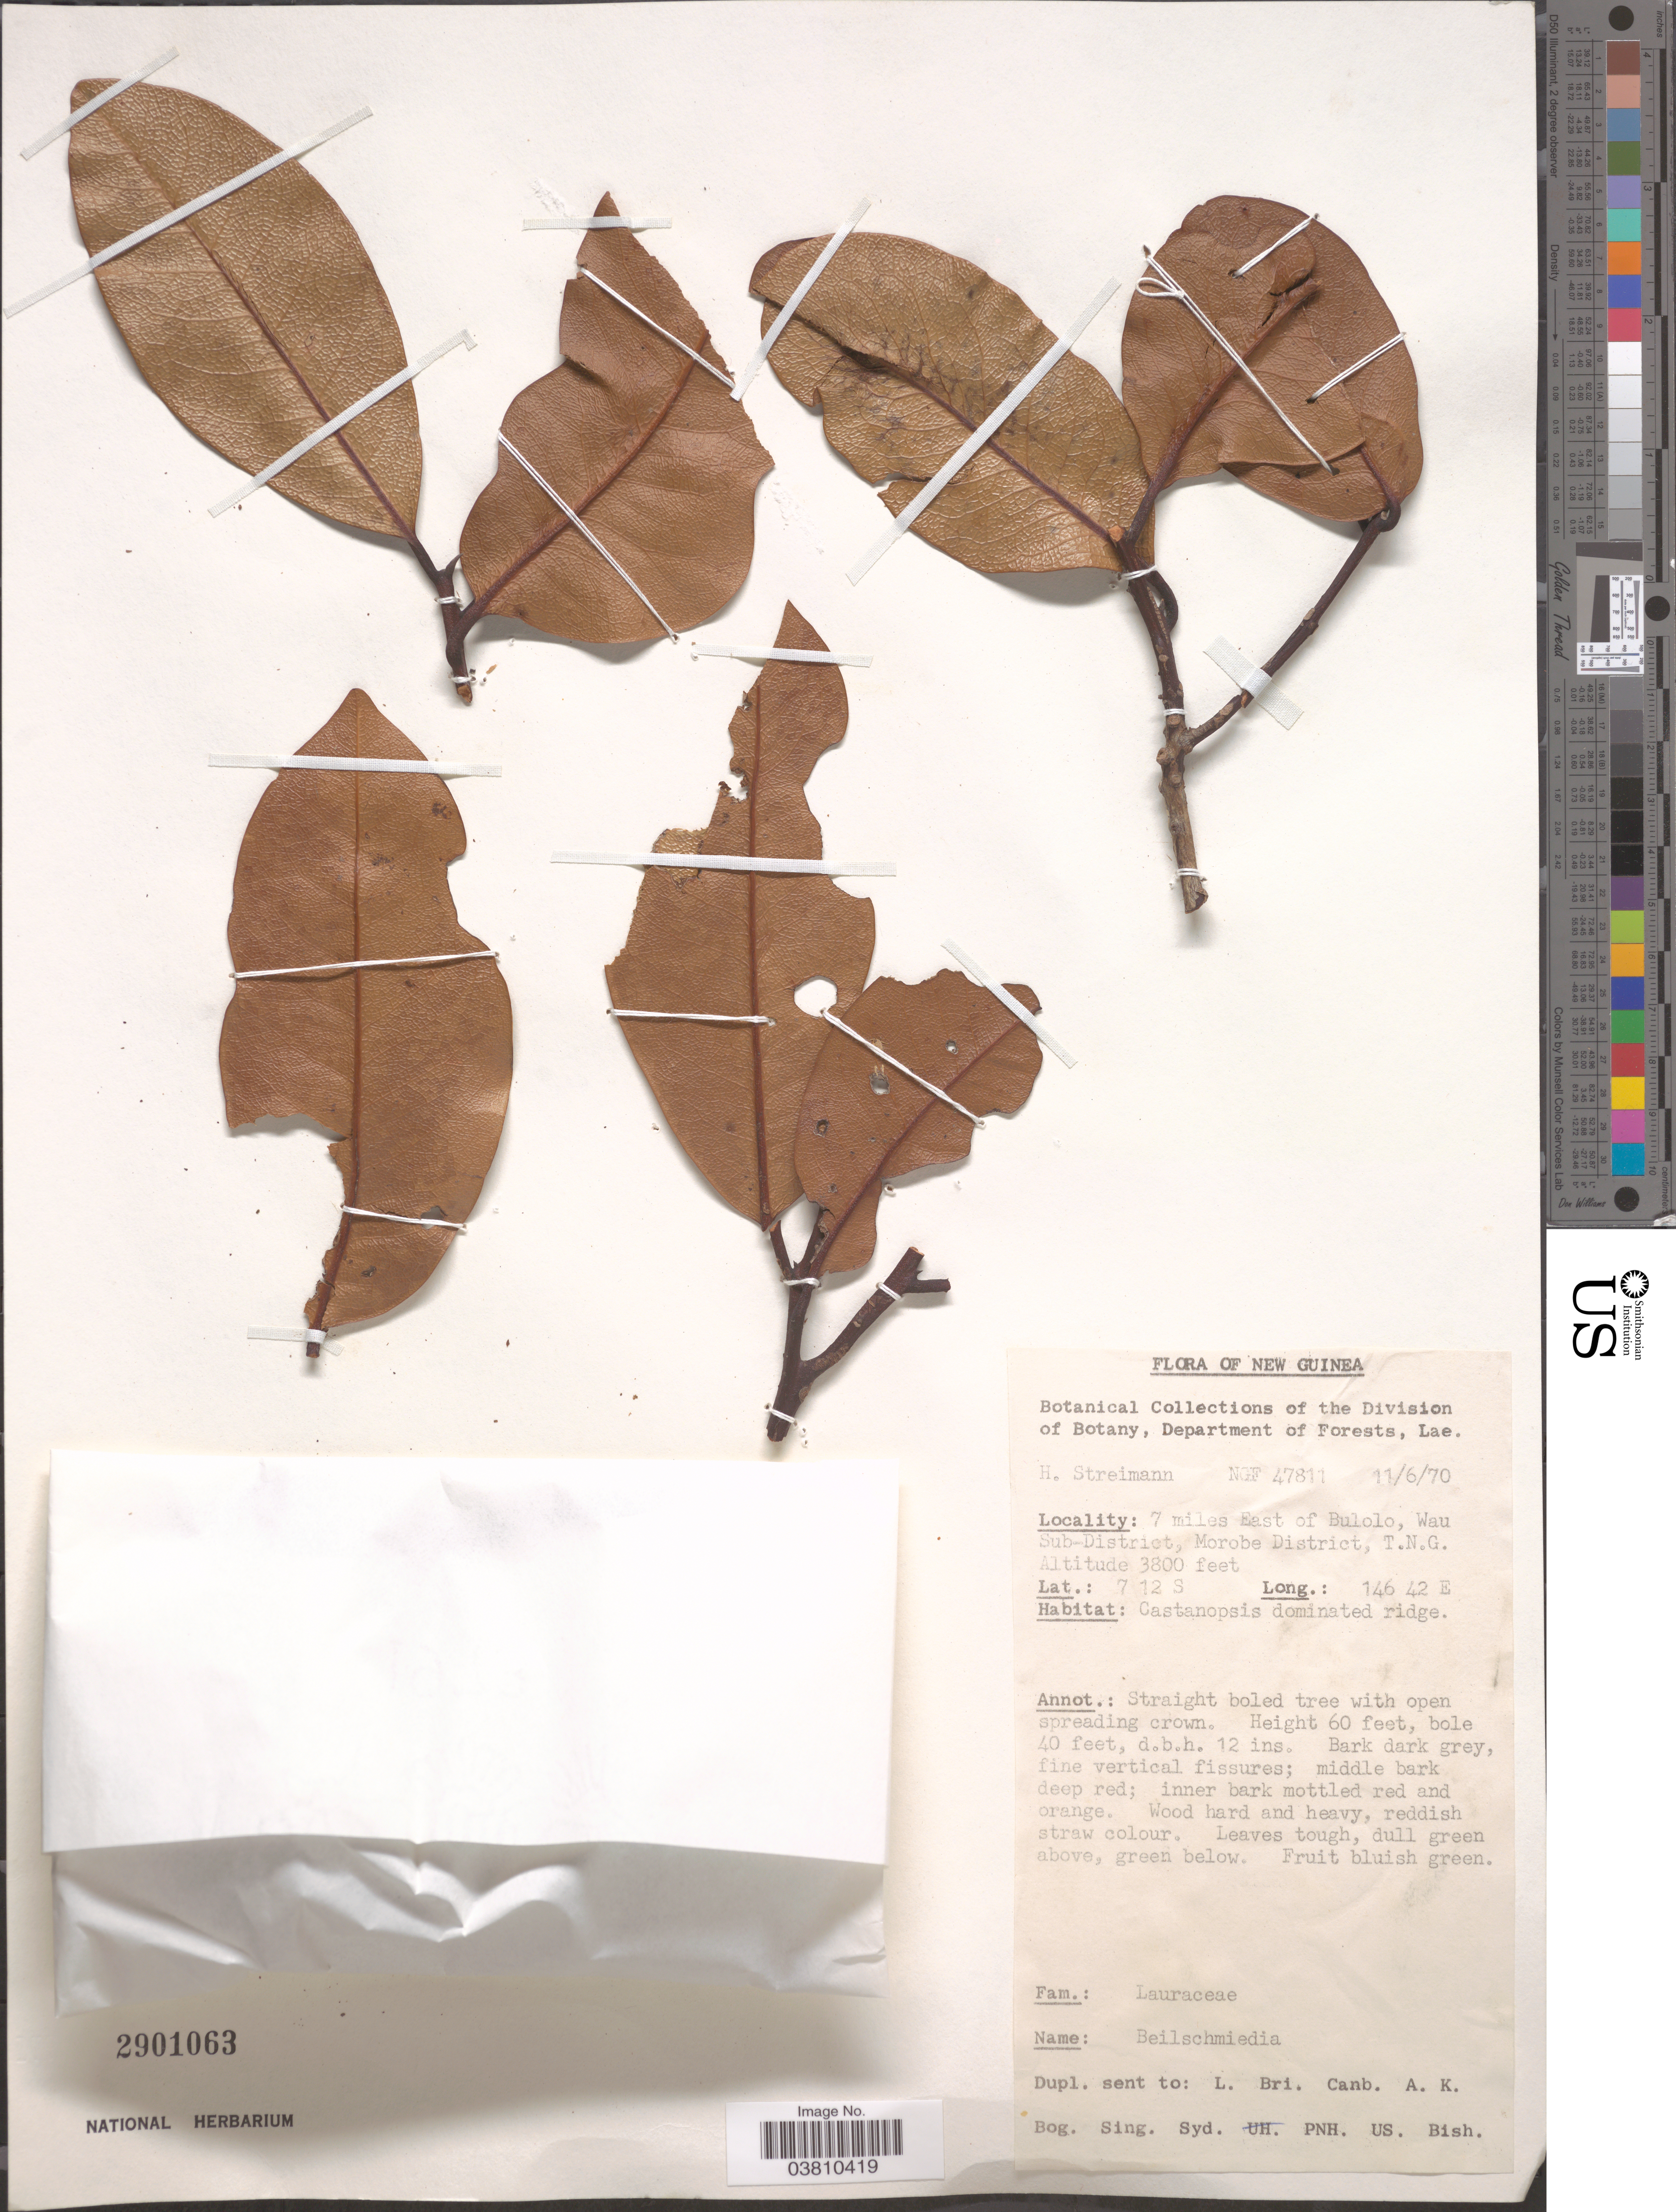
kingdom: Plantae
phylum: Tracheophyta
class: Magnoliopsida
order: Laurales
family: Lauraceae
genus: Beilschmiedia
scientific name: Beilschmiedia sp.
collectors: H. Streimann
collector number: NGF47811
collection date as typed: Transcribed d/m/y: 11/6/70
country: Papua New Guinea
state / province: Morobe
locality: New Guinea. 7 miles East of Bulolo, Wau Sub-District, Morobe District, T.N.G.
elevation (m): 1158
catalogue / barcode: US 2901063